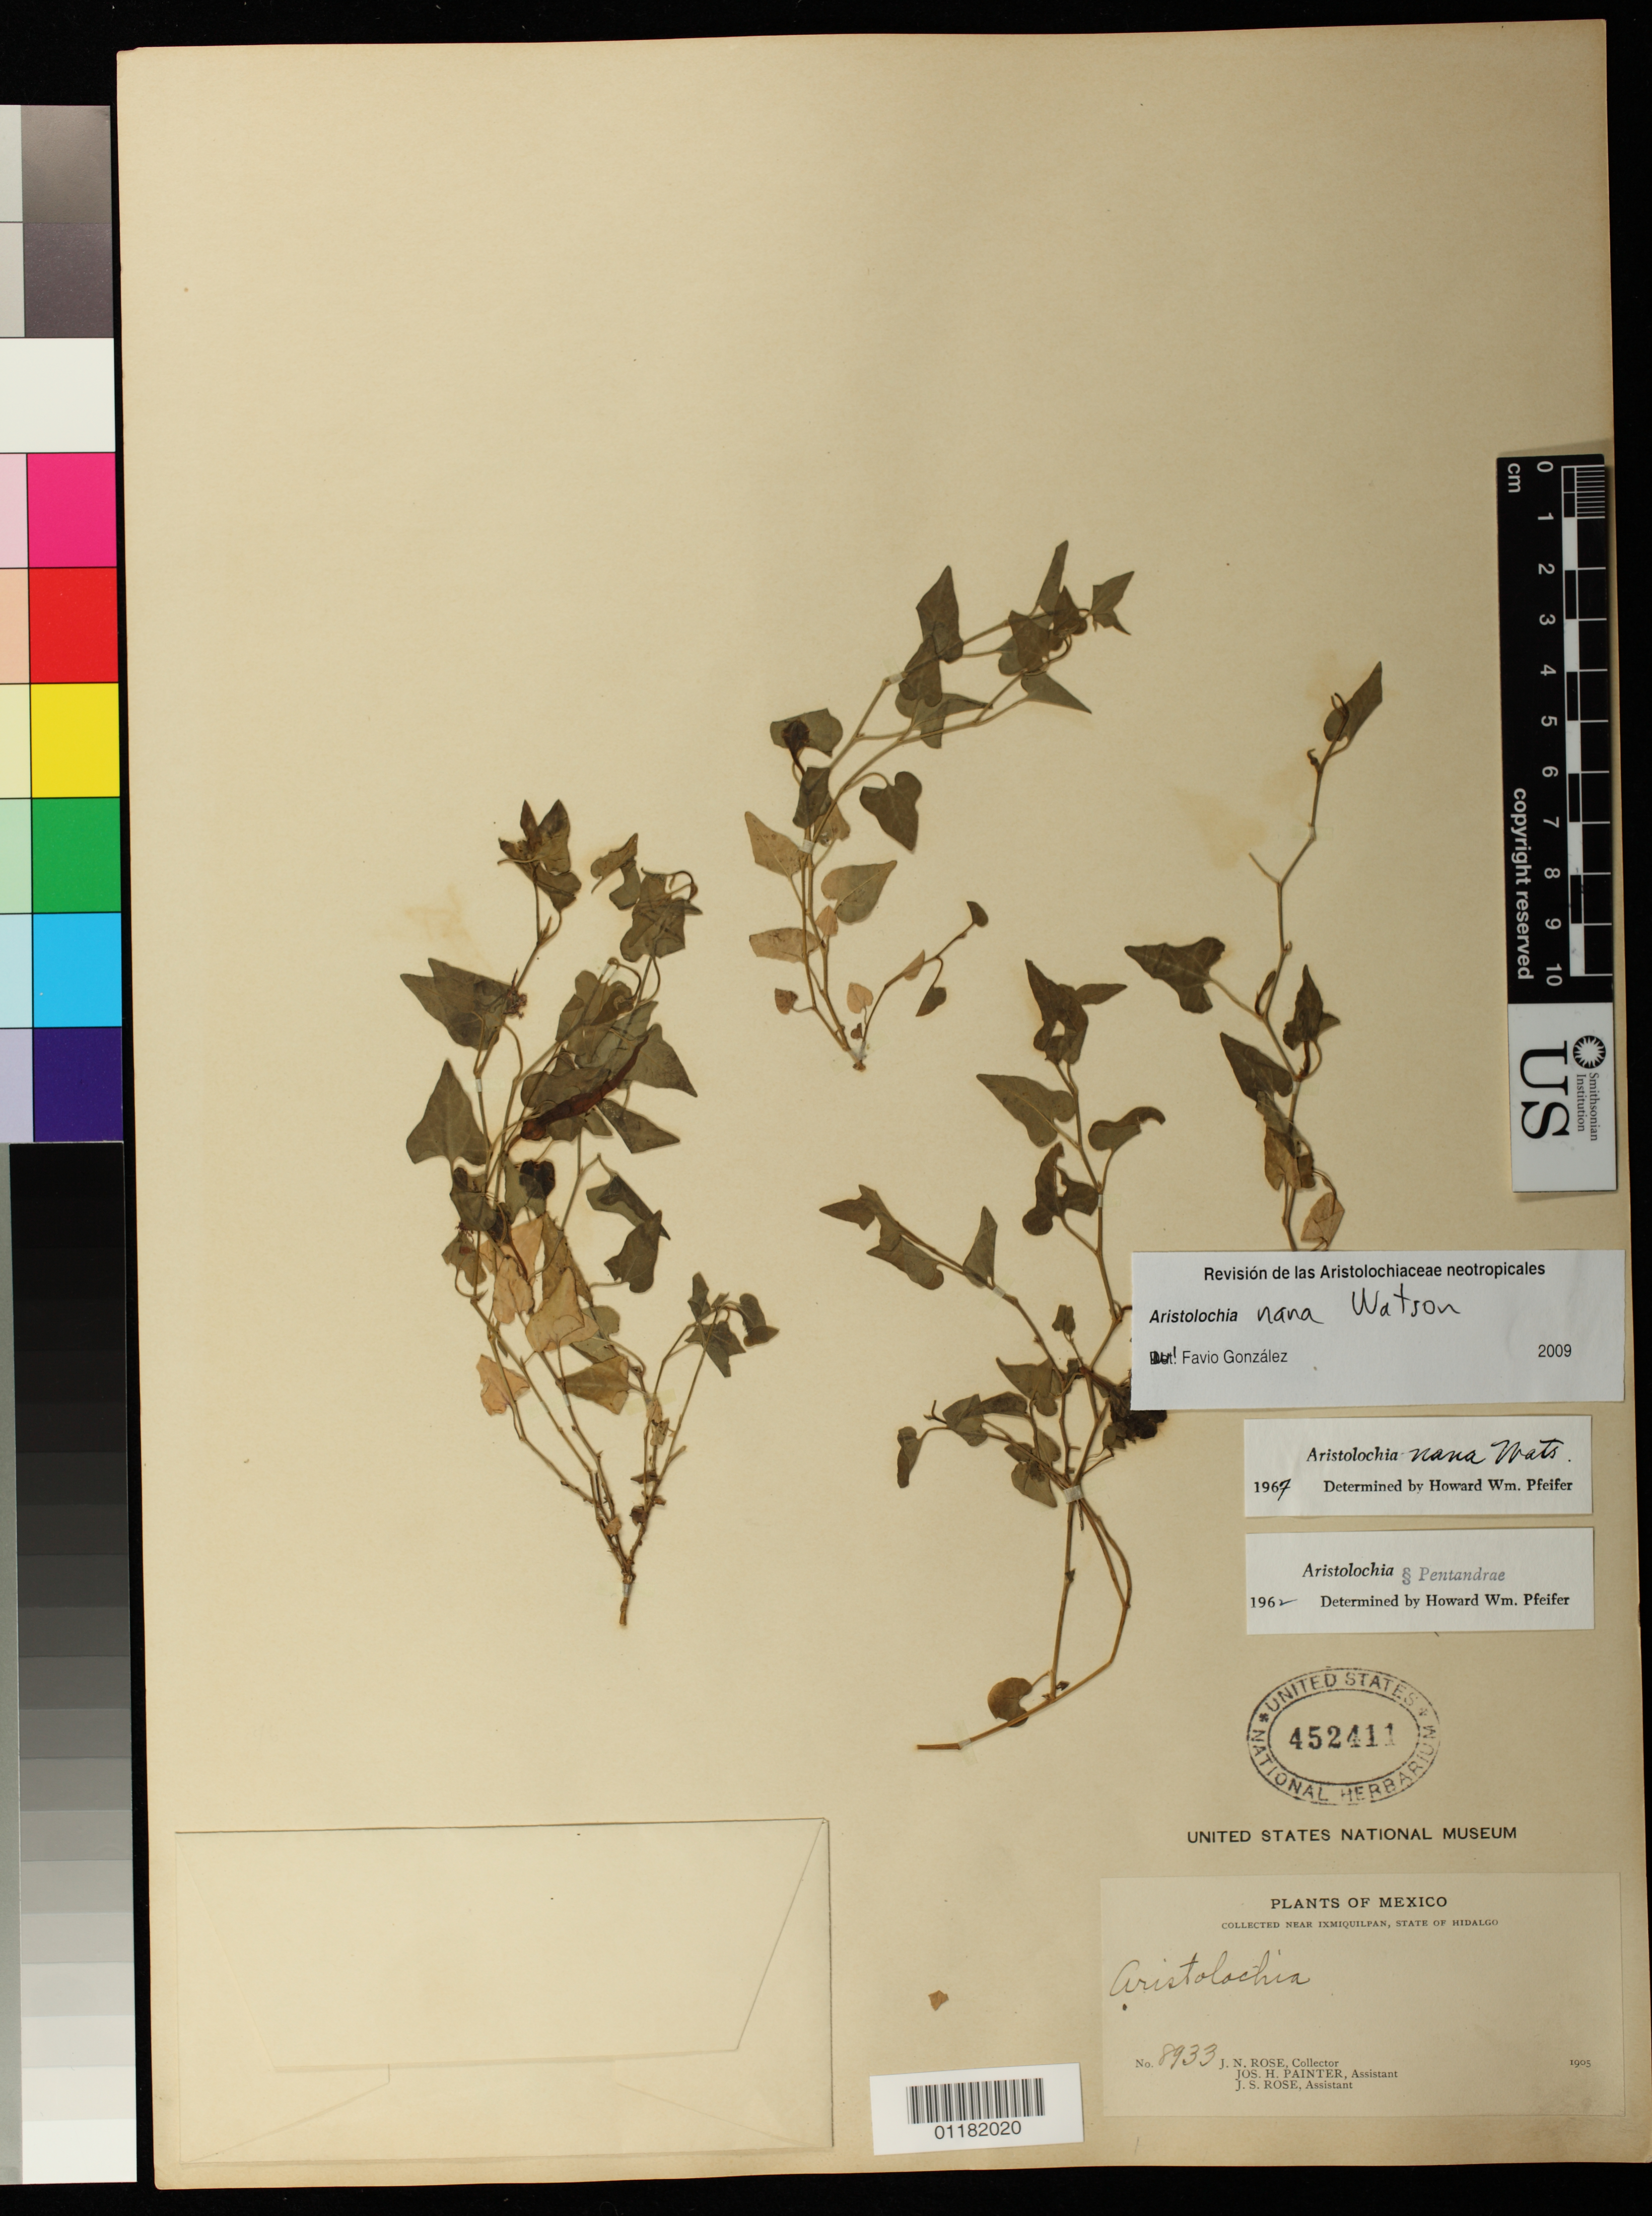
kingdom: Plantae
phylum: Tracheophyta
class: Magnoliopsida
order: Piperales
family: Aristolochiaceae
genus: Aristolochia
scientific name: Aristolochia nana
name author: S. Watson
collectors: J. N. Rose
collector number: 8933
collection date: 1903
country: Mexico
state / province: Hidalgo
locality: near Ixmiquilpan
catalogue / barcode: US 452411